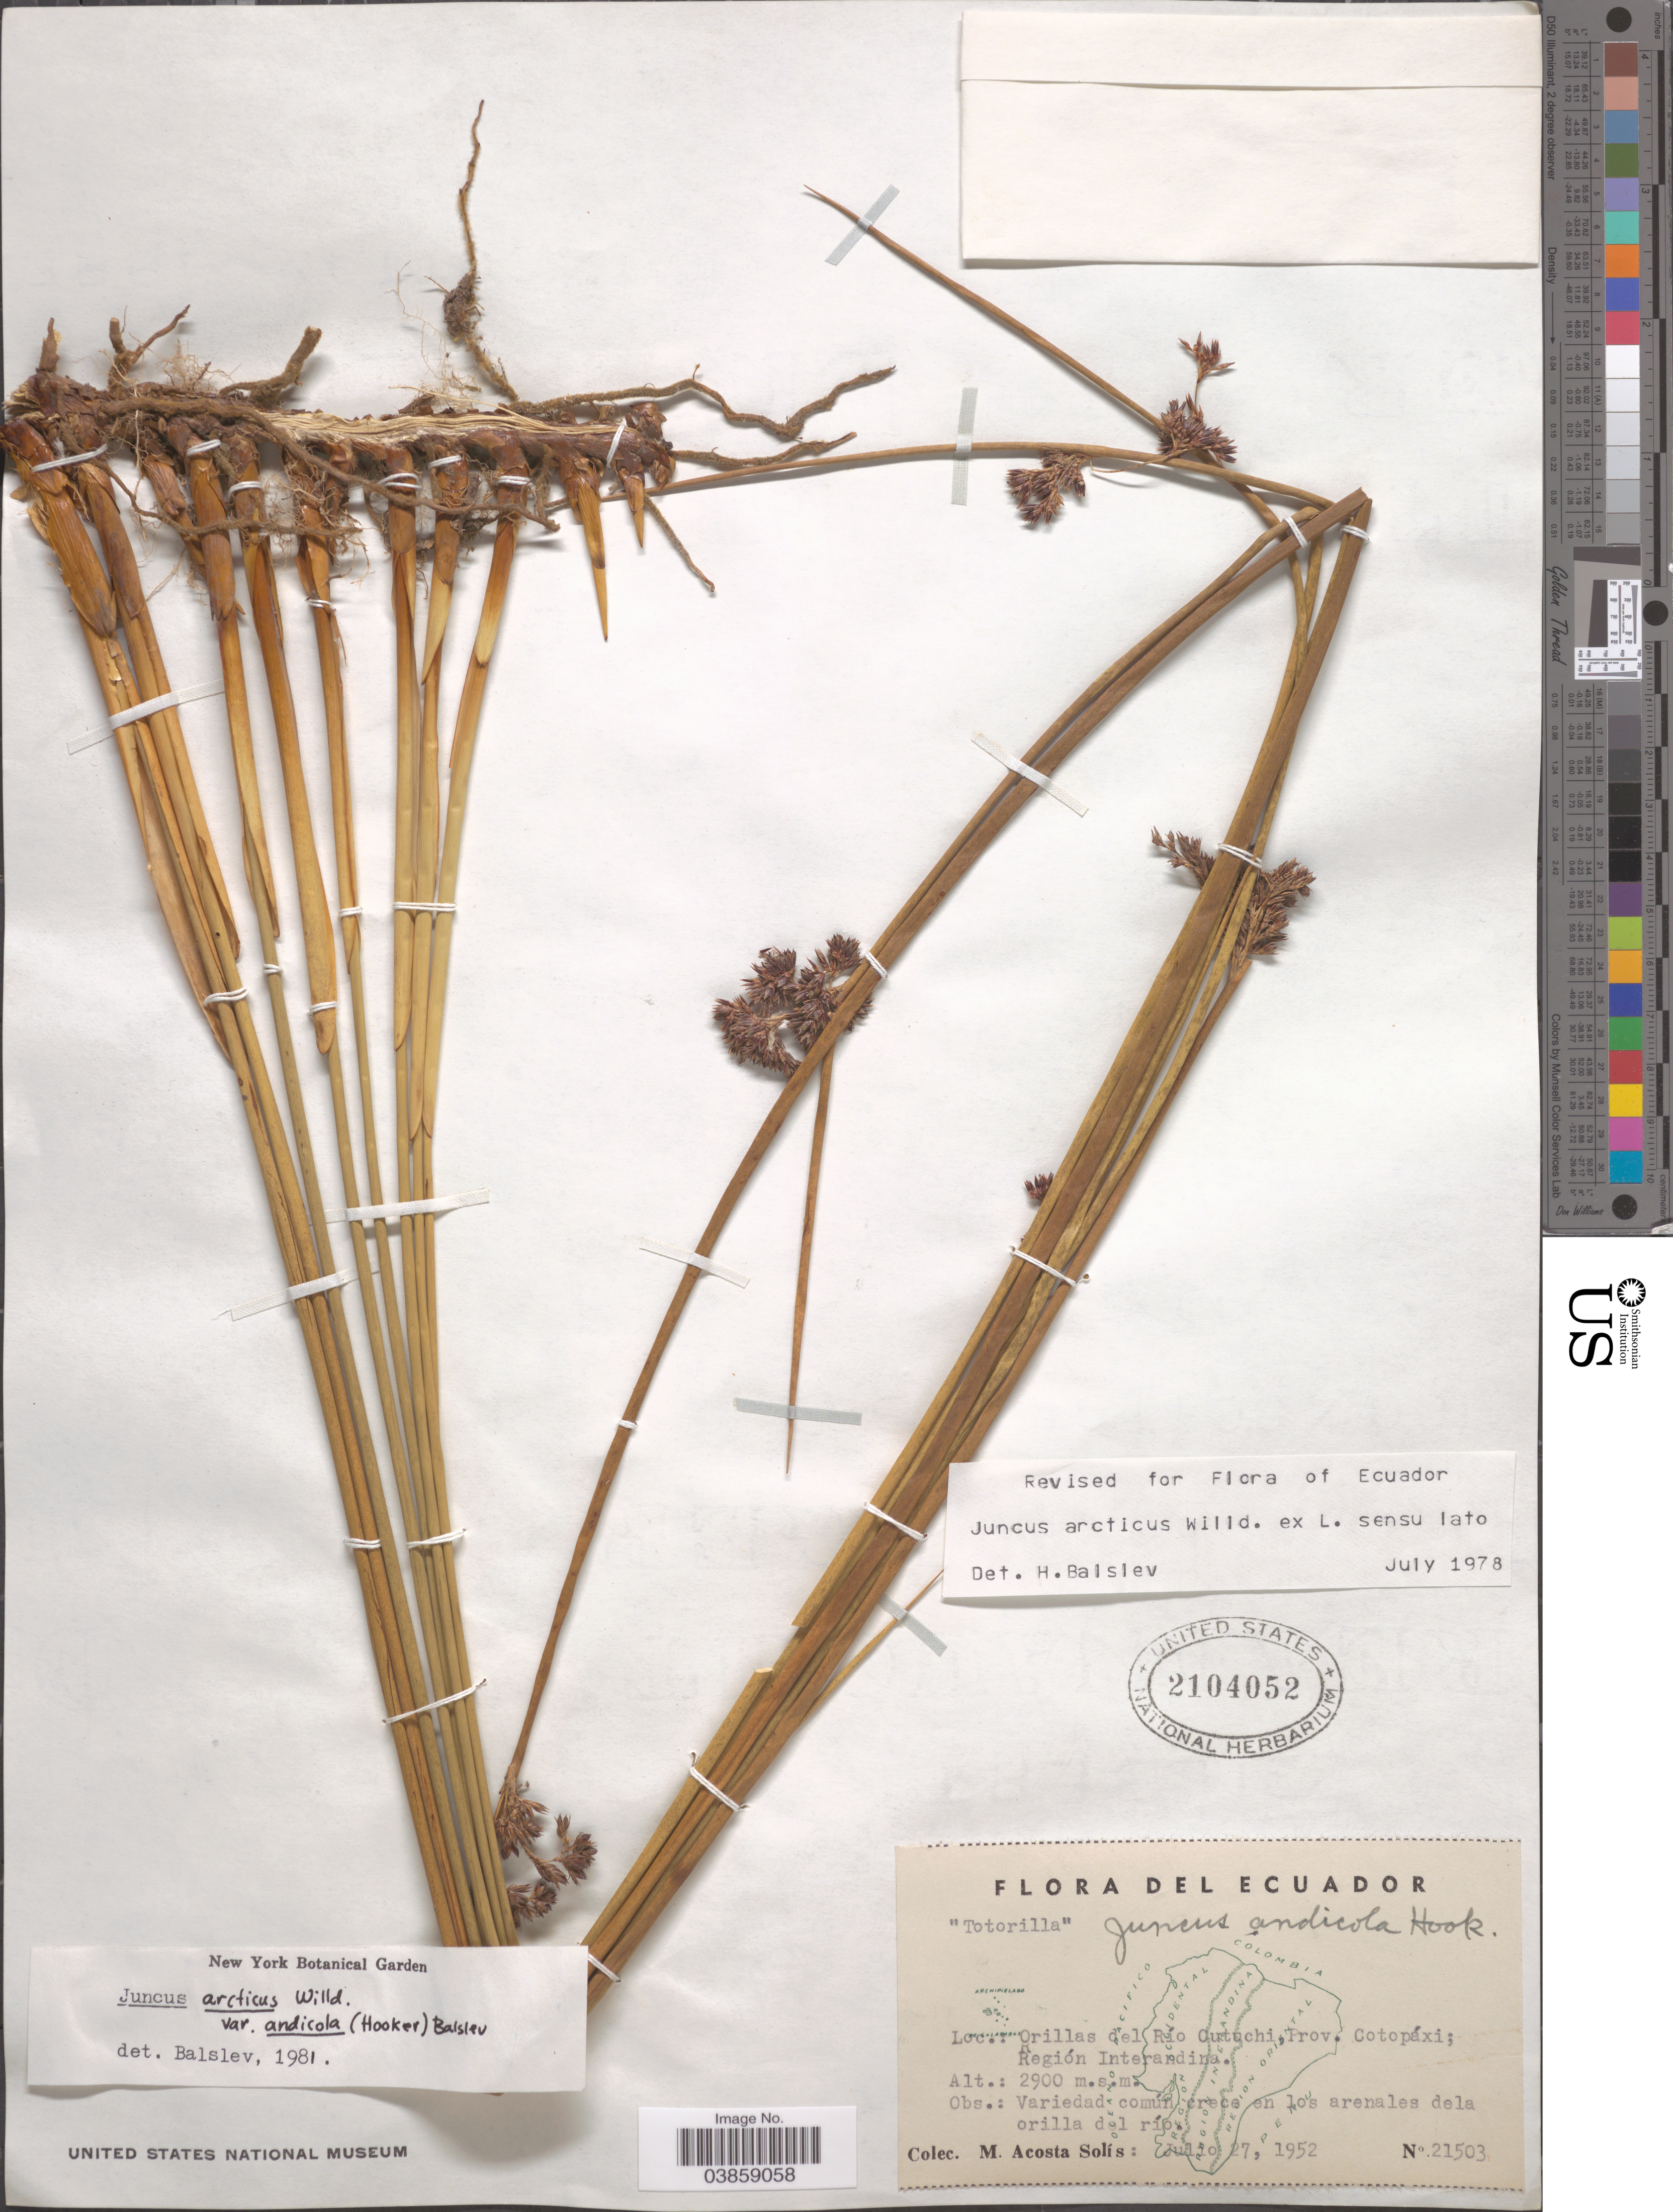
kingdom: Plantae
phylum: Tracheophyta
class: Liliopsida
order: Poales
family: Juncaceae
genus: Juncus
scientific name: Juncus arcticus var. andicola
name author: (Hook.) Balslev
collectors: M. Acosta Solis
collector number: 21503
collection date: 1952-07-27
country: Ecuador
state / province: Cotopaxi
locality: Orillas del Río Cutuchi; Región Interandina.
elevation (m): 2900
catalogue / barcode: US 2104052